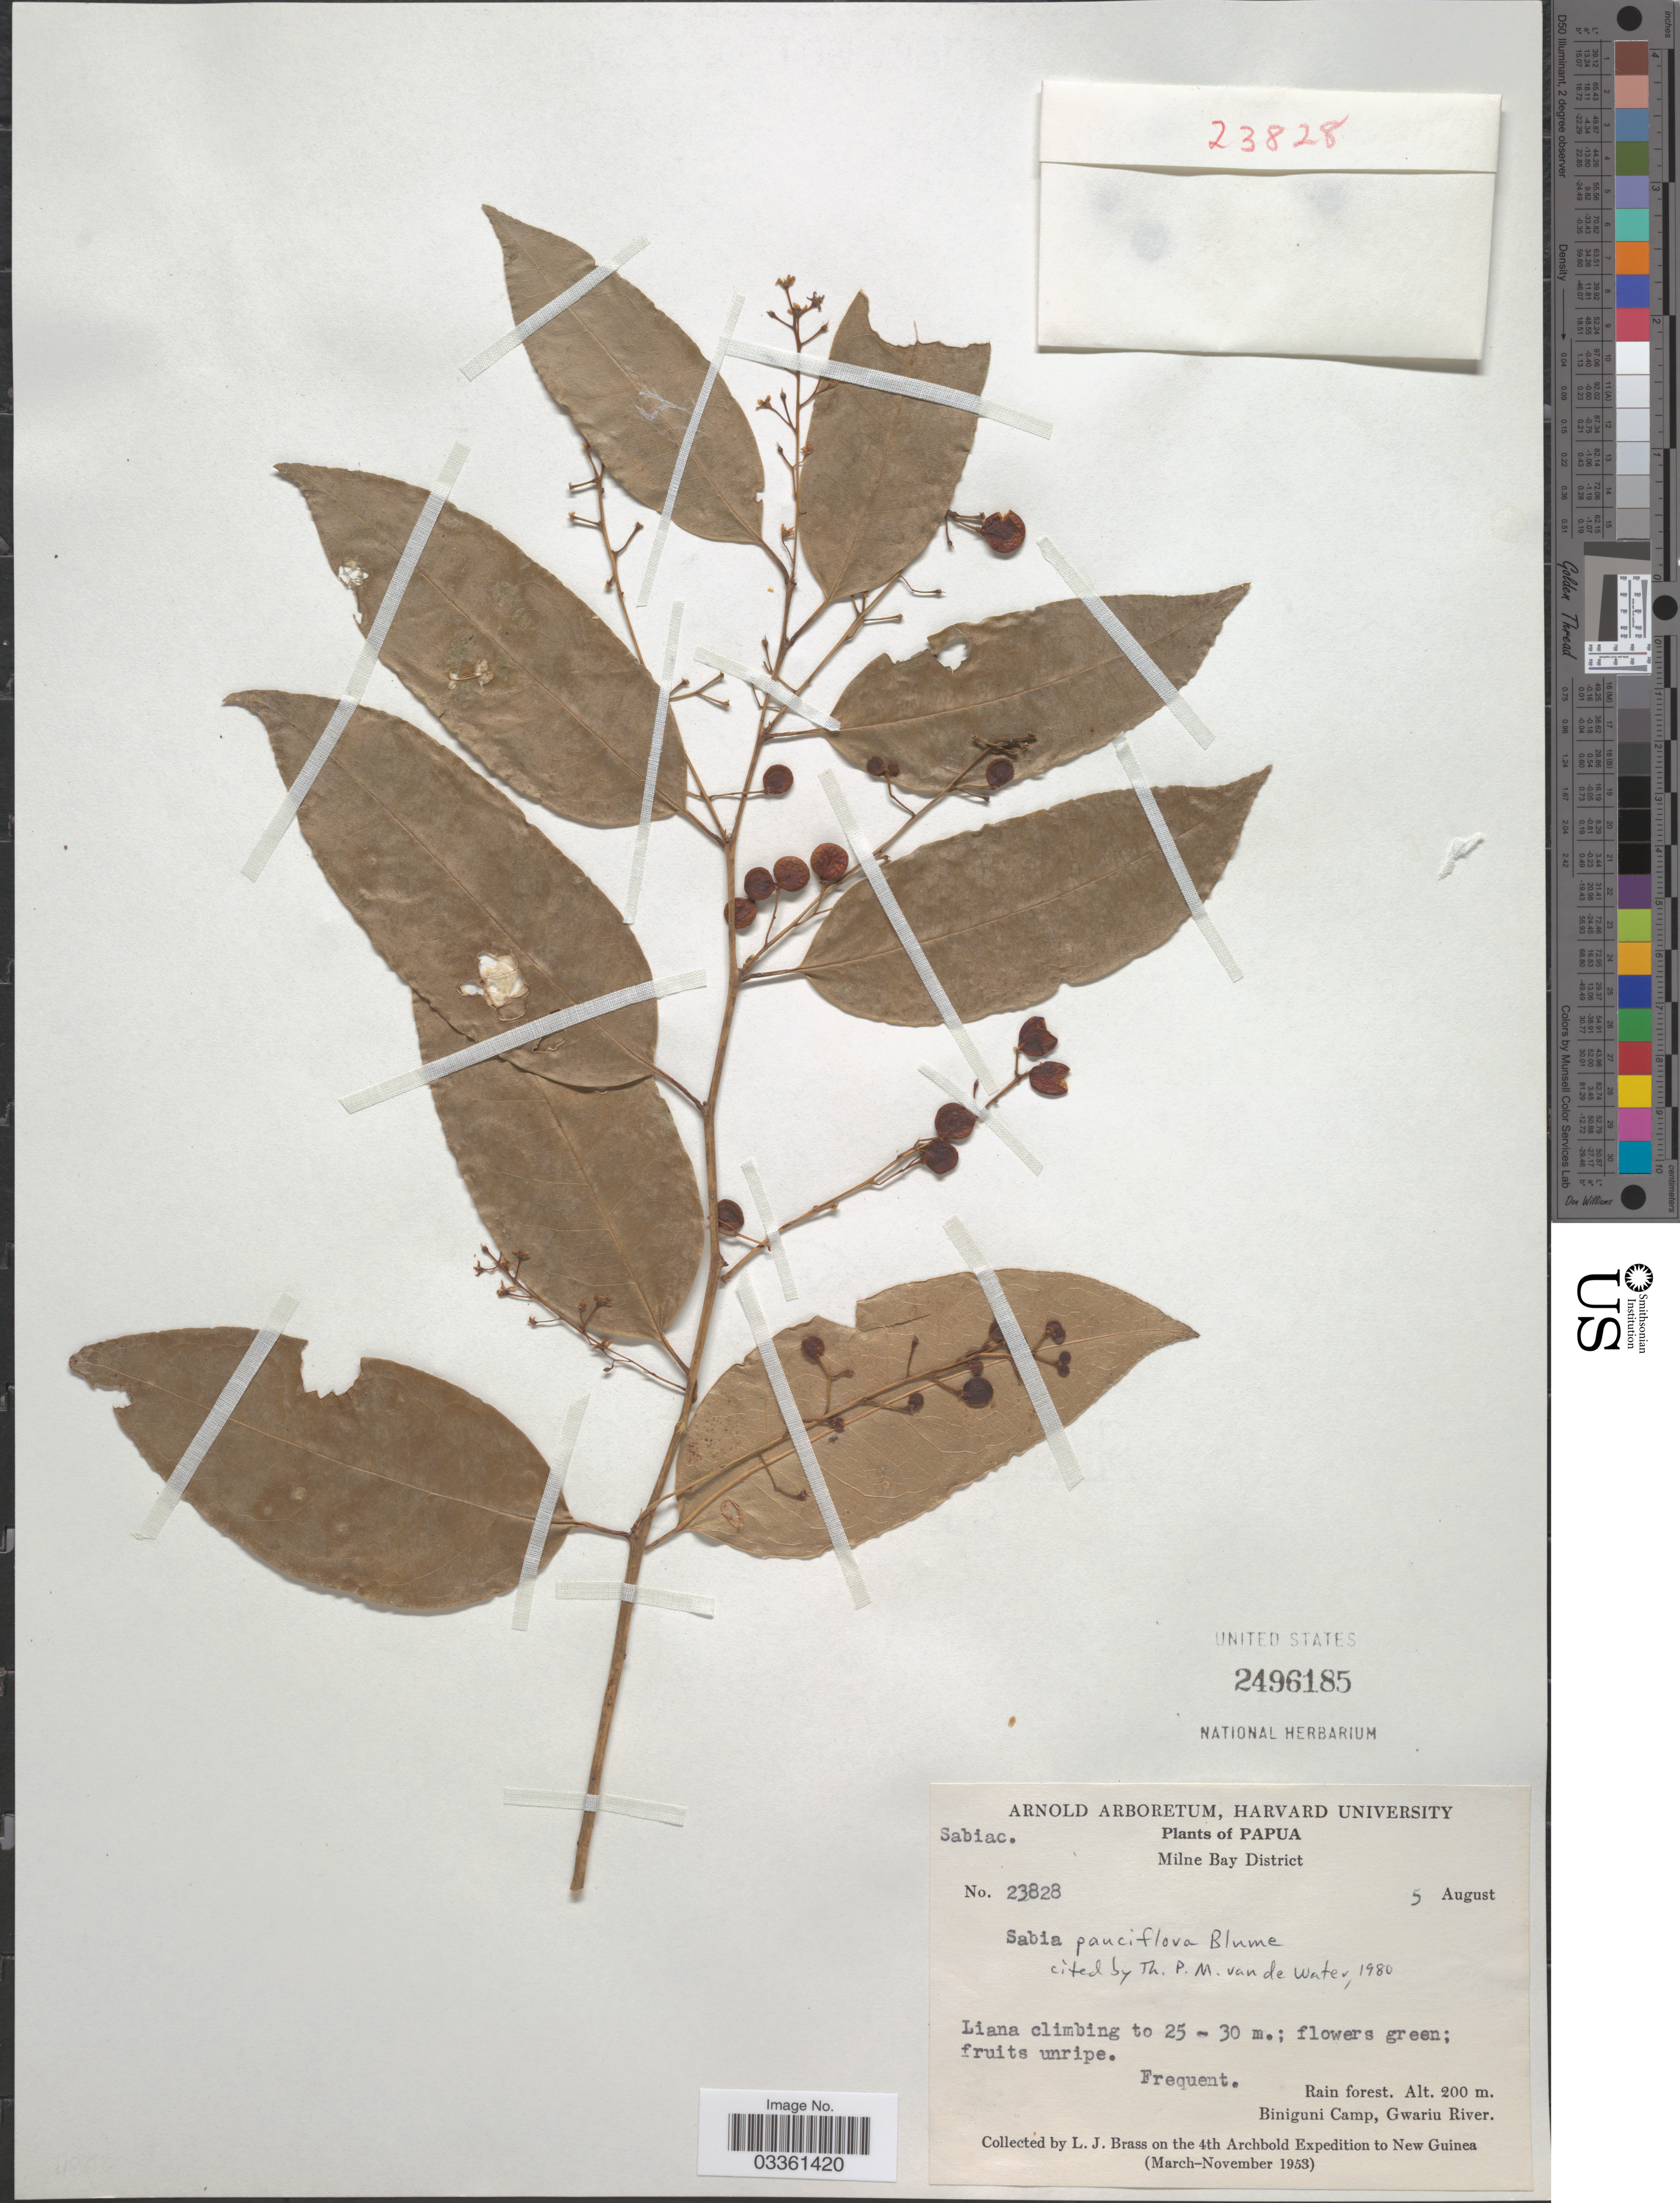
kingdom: Plantae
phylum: Tracheophyta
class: Magnoliopsida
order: Proteales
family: Sabiaceae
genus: Sabia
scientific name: Sabia pauciflora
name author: Blume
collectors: L. J. Brass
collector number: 23828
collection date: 1953-08-05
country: Papua New Guinea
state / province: Milne Bay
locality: Papua. Milne Bay District. Biniguni Camp, Gwariu River. New Guinea.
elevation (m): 200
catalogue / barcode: US 2496185